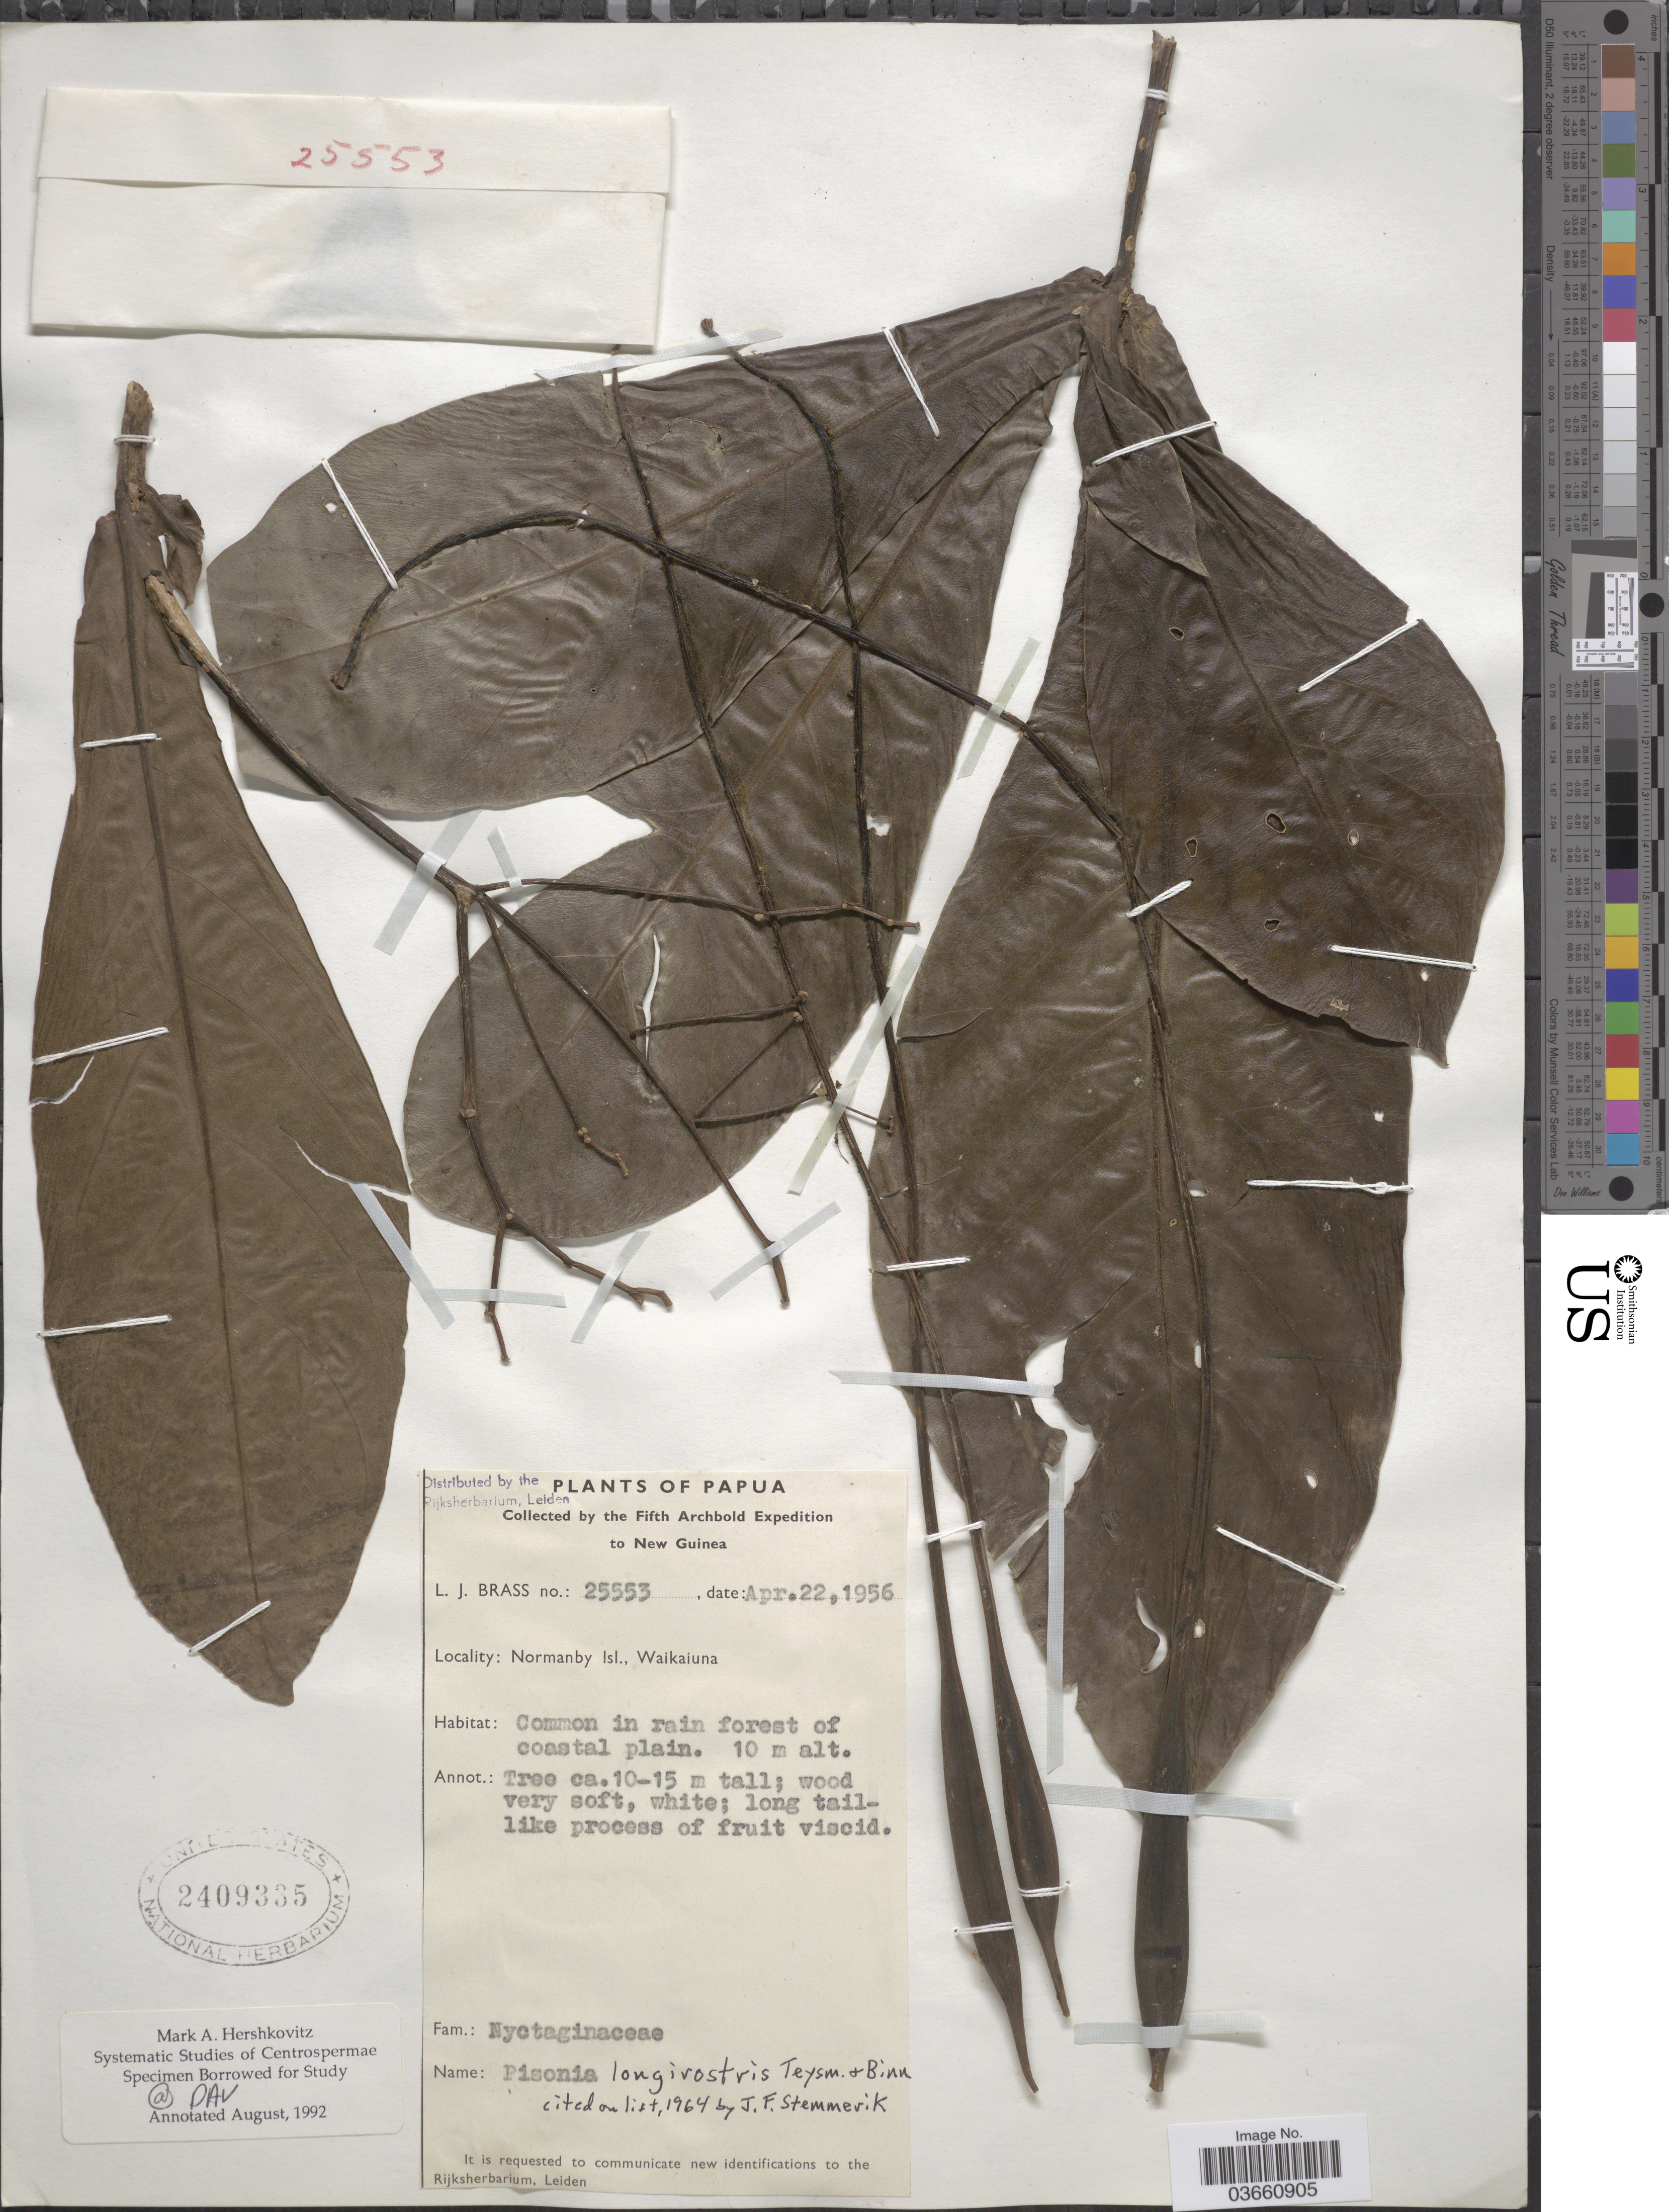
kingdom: Plantae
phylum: Tracheophyta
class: Magnoliopsida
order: Caryophyllales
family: Nyctaginaceae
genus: Ceodes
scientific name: Ceodes longirostris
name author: (Teijsm. & Binn.) Merr. & L.M. Perry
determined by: Wagner, W. L., (BOT), Smithsonian Institution - National Museum of Natural History (UNITED STATES)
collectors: L. J. Brass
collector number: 25553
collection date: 1956-04-22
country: Papua New Guinea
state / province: Milne Bay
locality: Papua. New Guinea. Normanby Isl., Waikaiuna.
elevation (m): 10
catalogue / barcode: US 2409335